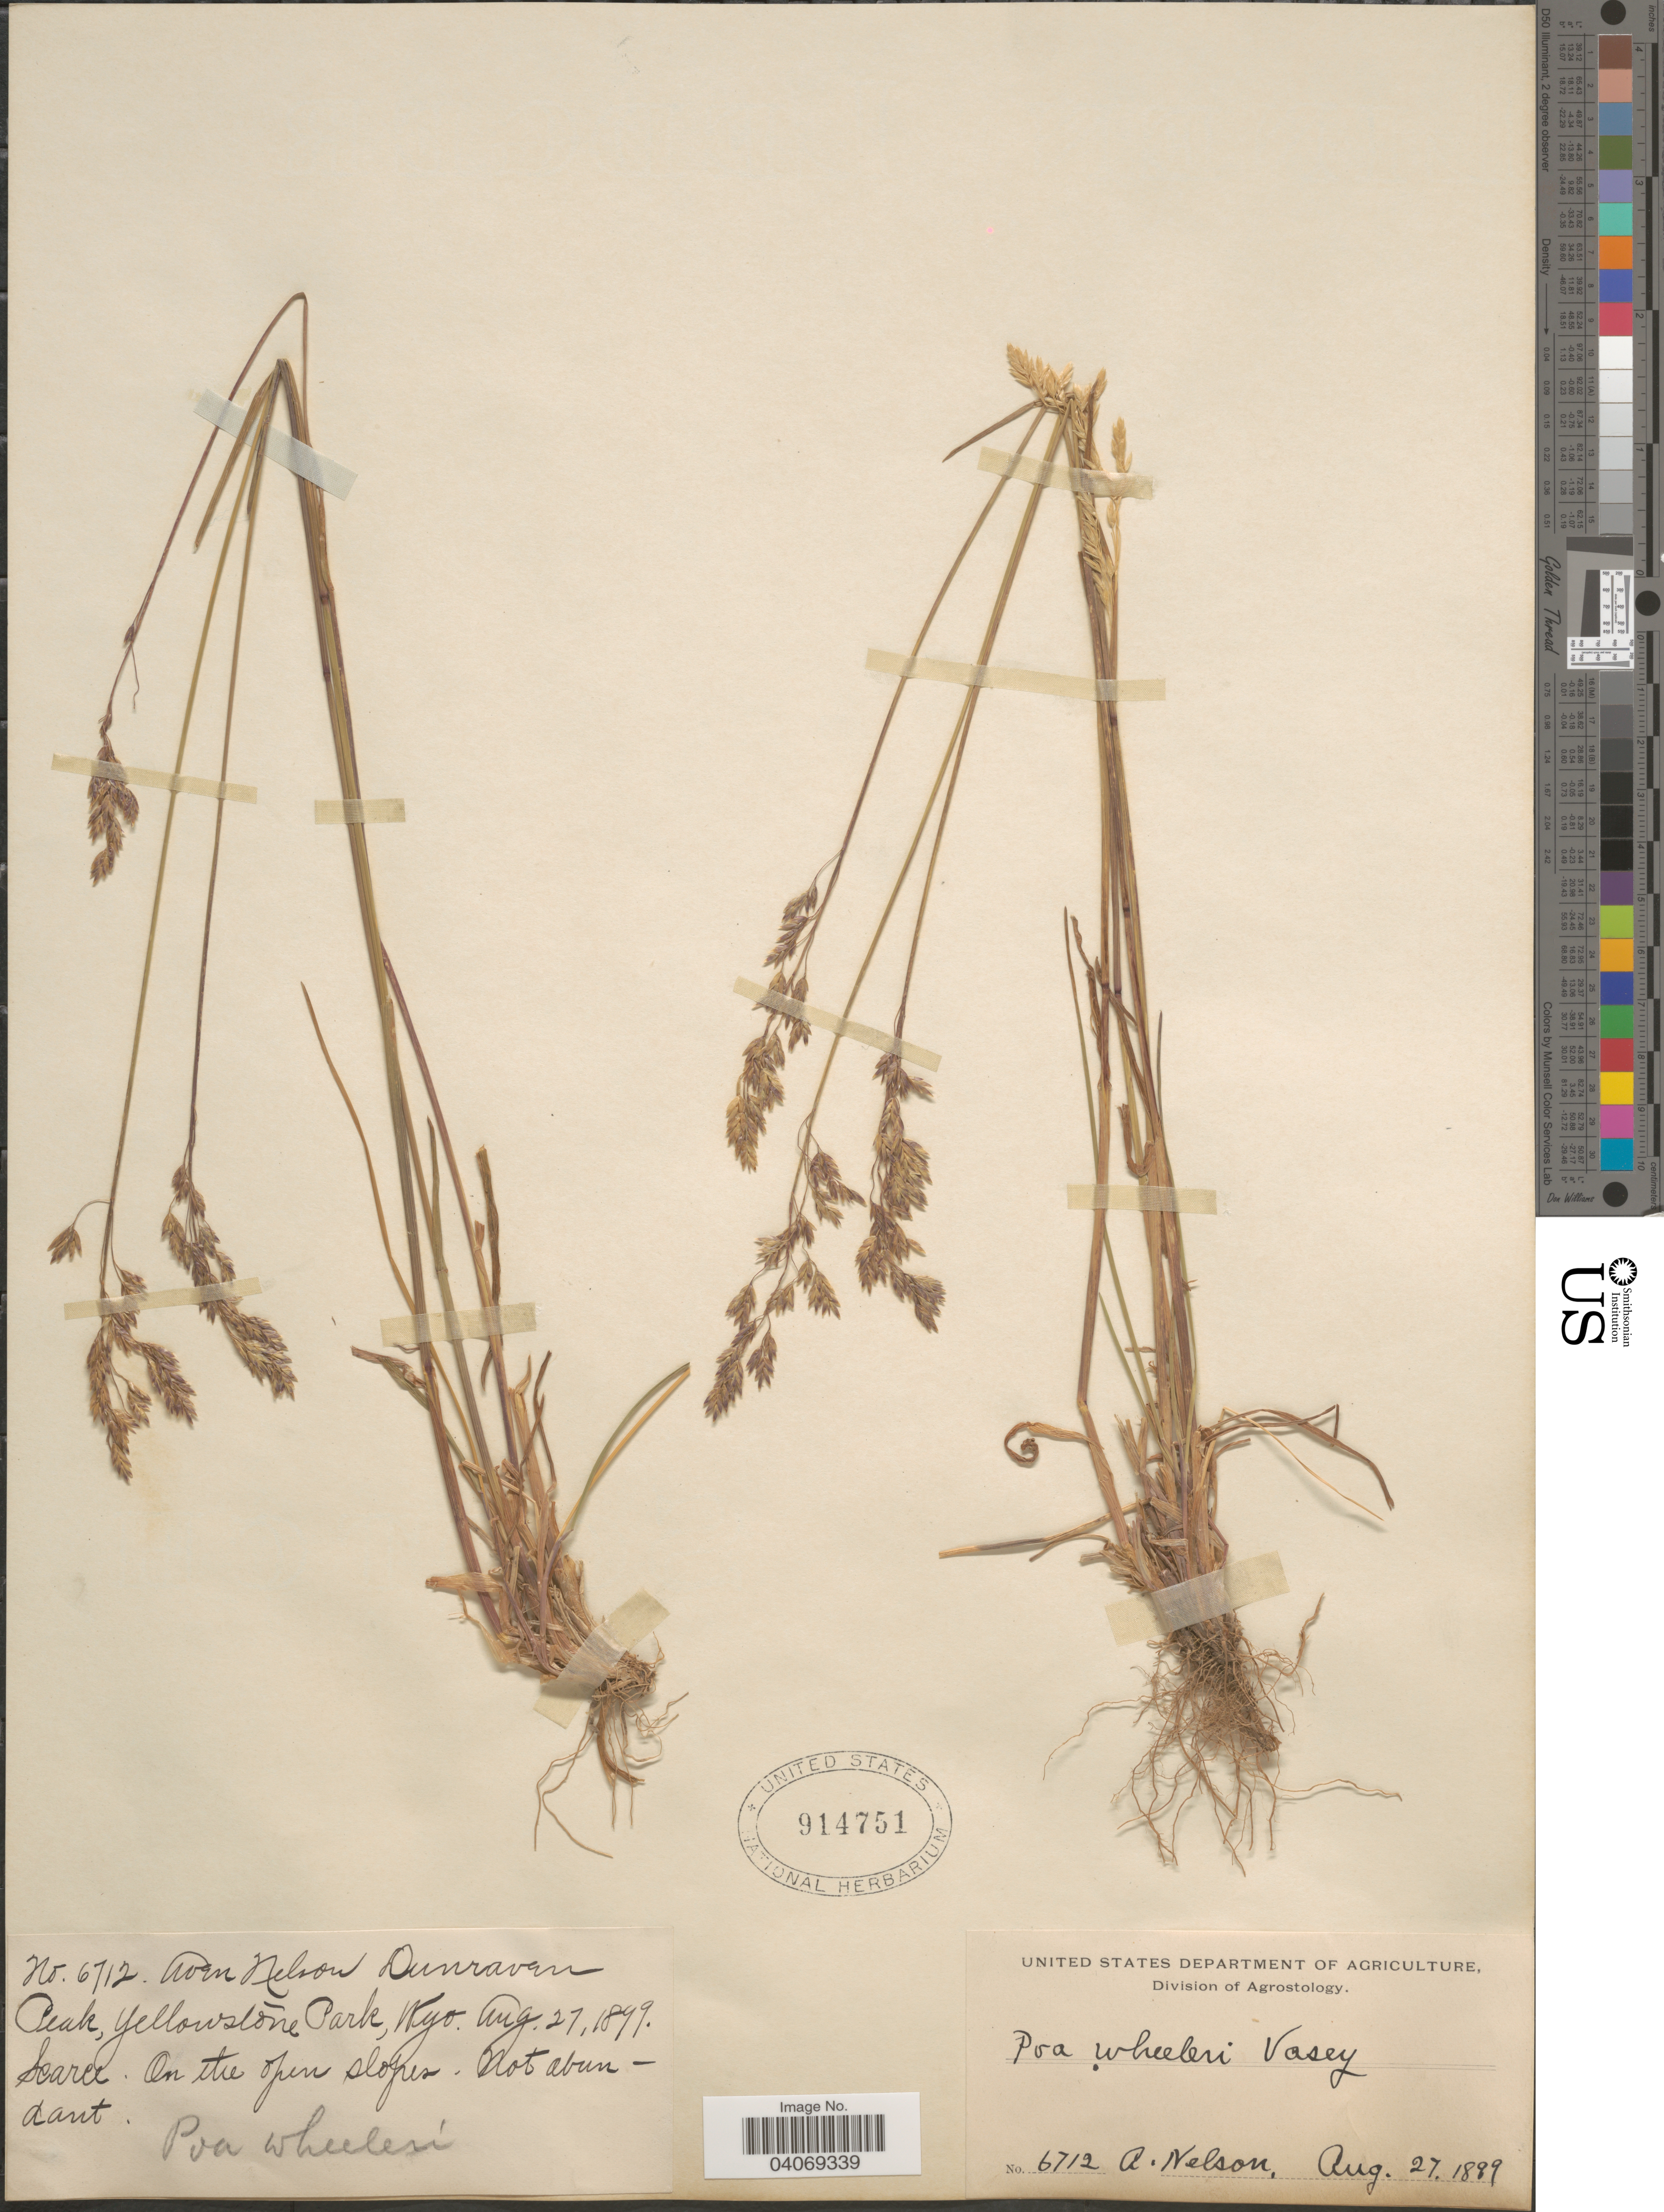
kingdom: Plantae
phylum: Tracheophyta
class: Liliopsida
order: Poales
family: Poaceae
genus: Poa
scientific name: Poa wheeleri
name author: Vasey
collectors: A. Nelson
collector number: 6712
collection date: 1899-08-27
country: United States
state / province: Wyoming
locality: Dunraven Peak, Yellowstone Park. On the open slopes.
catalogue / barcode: US 914751